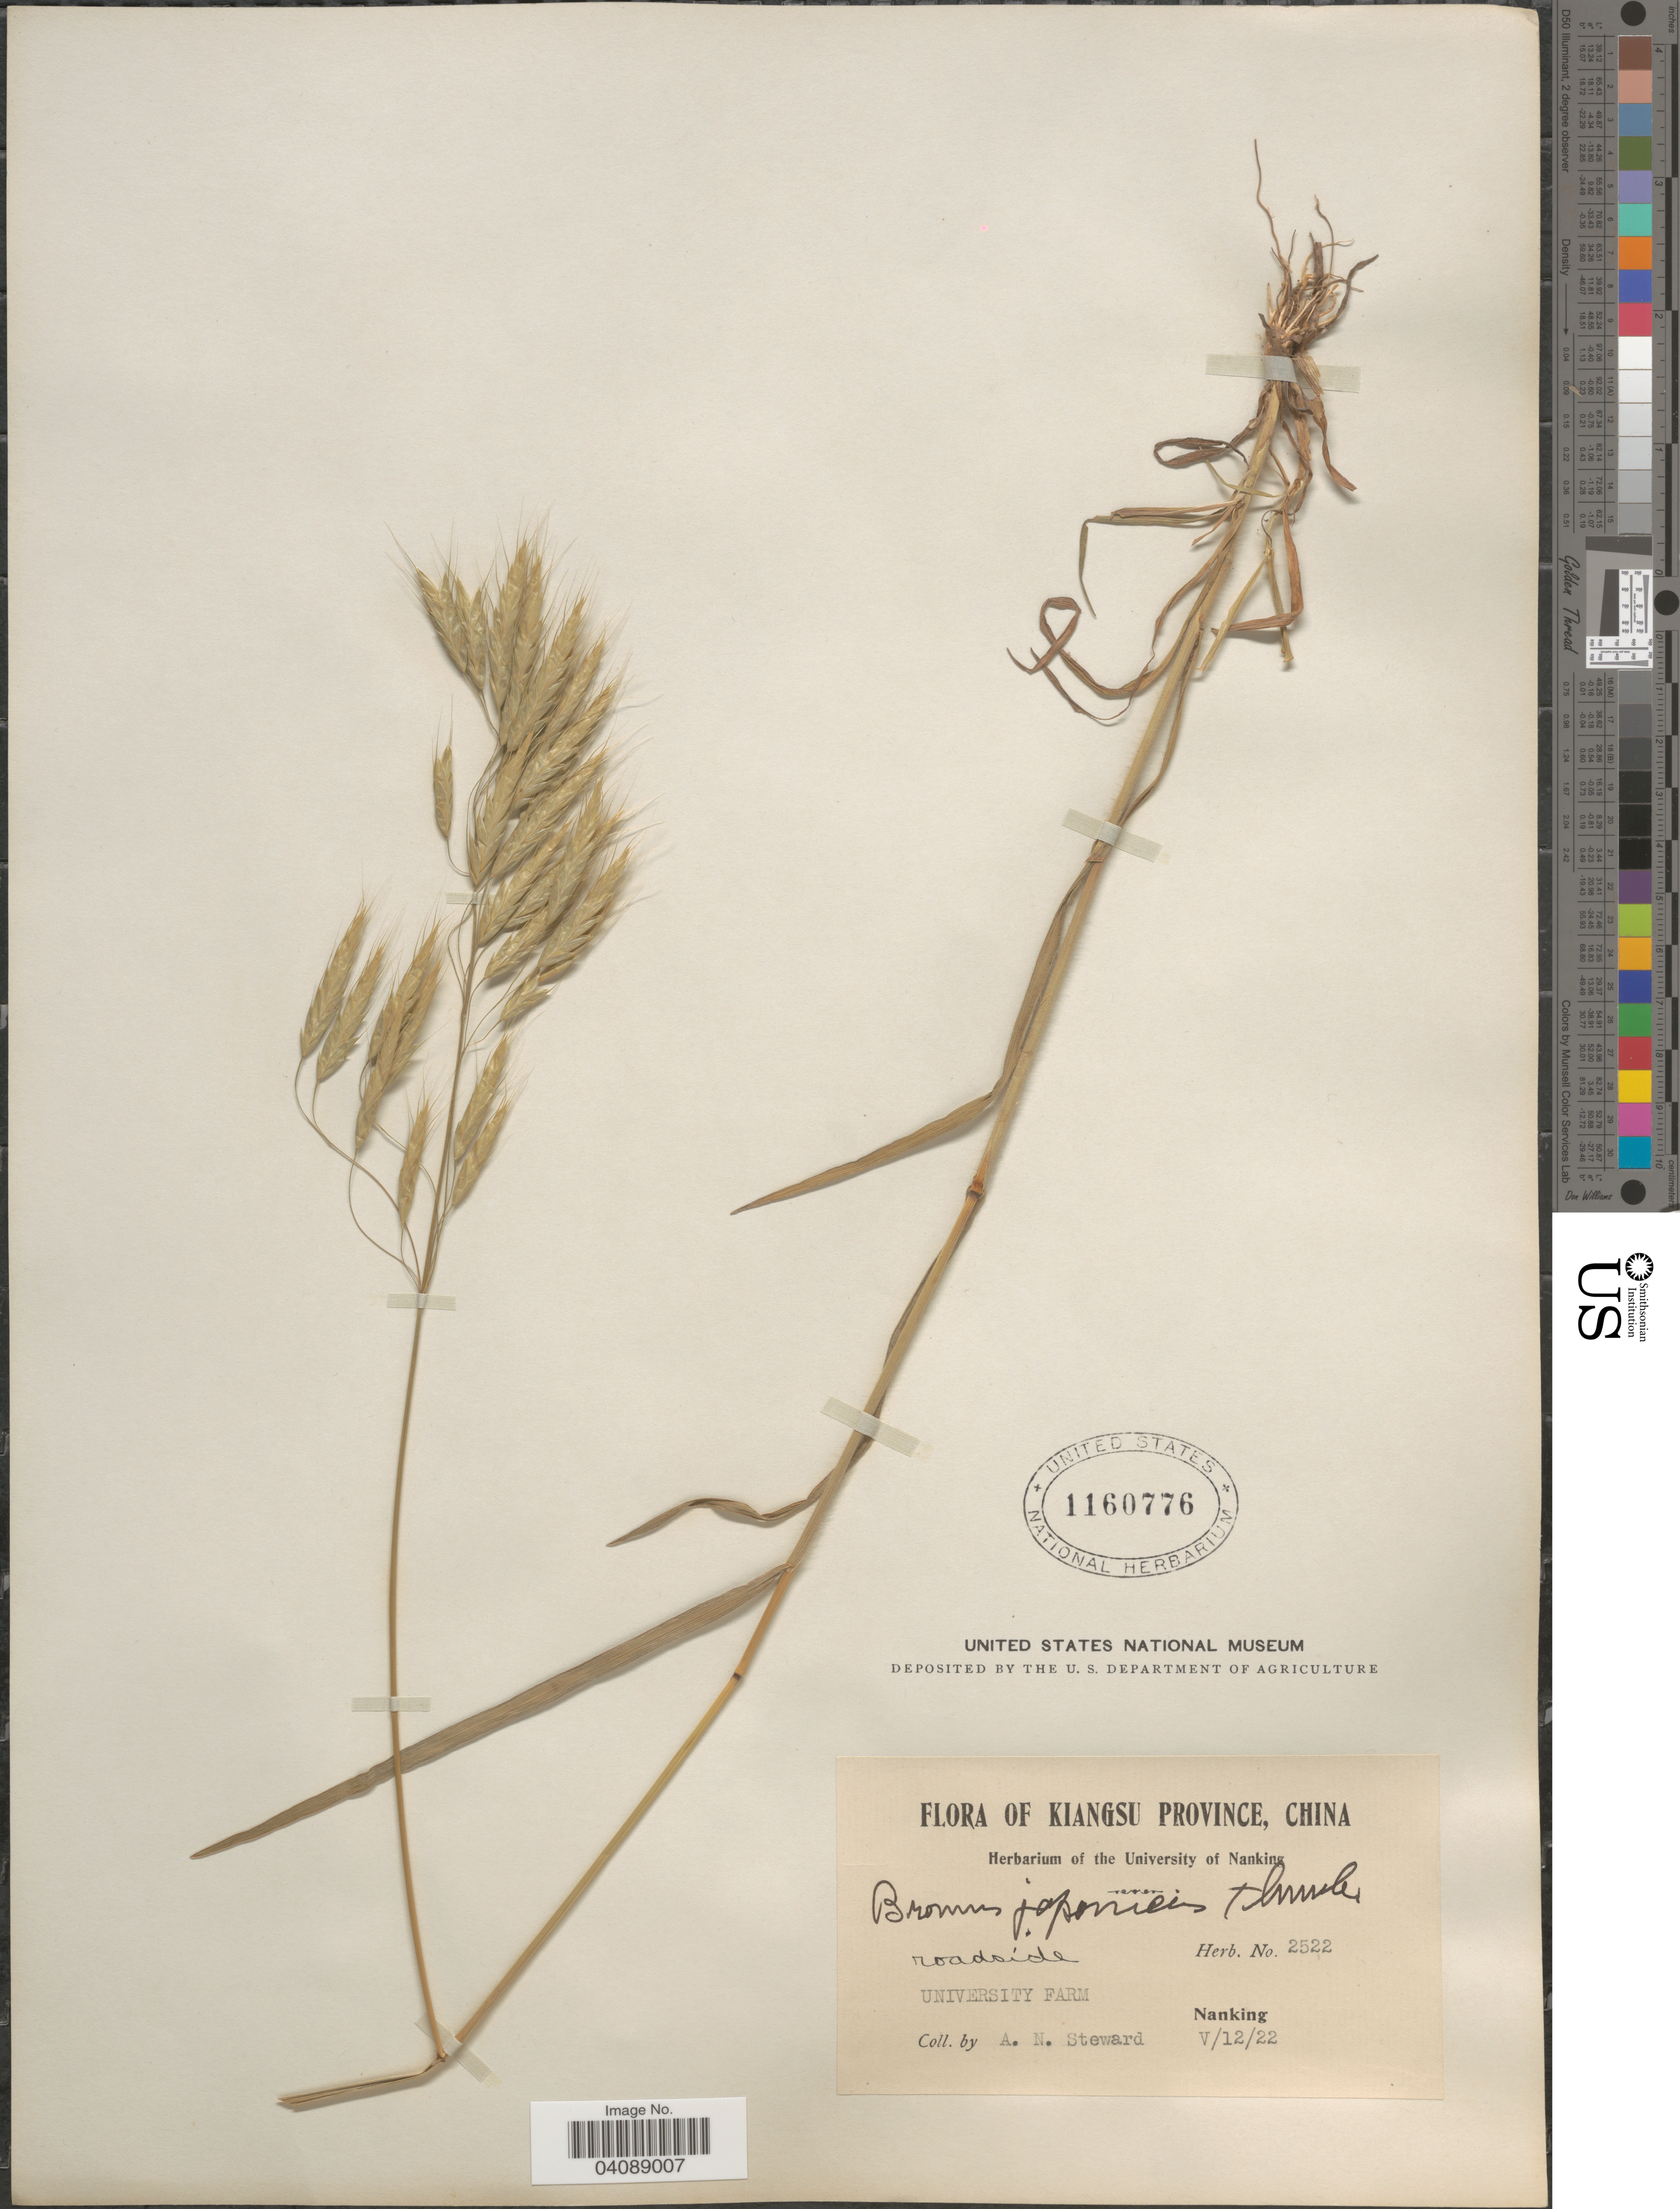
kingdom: Plantae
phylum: Tracheophyta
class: Liliopsida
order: Poales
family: Poaceae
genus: Bromus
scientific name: Bromus japonicus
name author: Houtt.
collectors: A. N. Steward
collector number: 2522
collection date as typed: Transcribed d/m/y: 12/5/22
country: China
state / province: Jiangsu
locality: Kiangsu Province. University Farm. Nanking.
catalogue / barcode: US 1160776